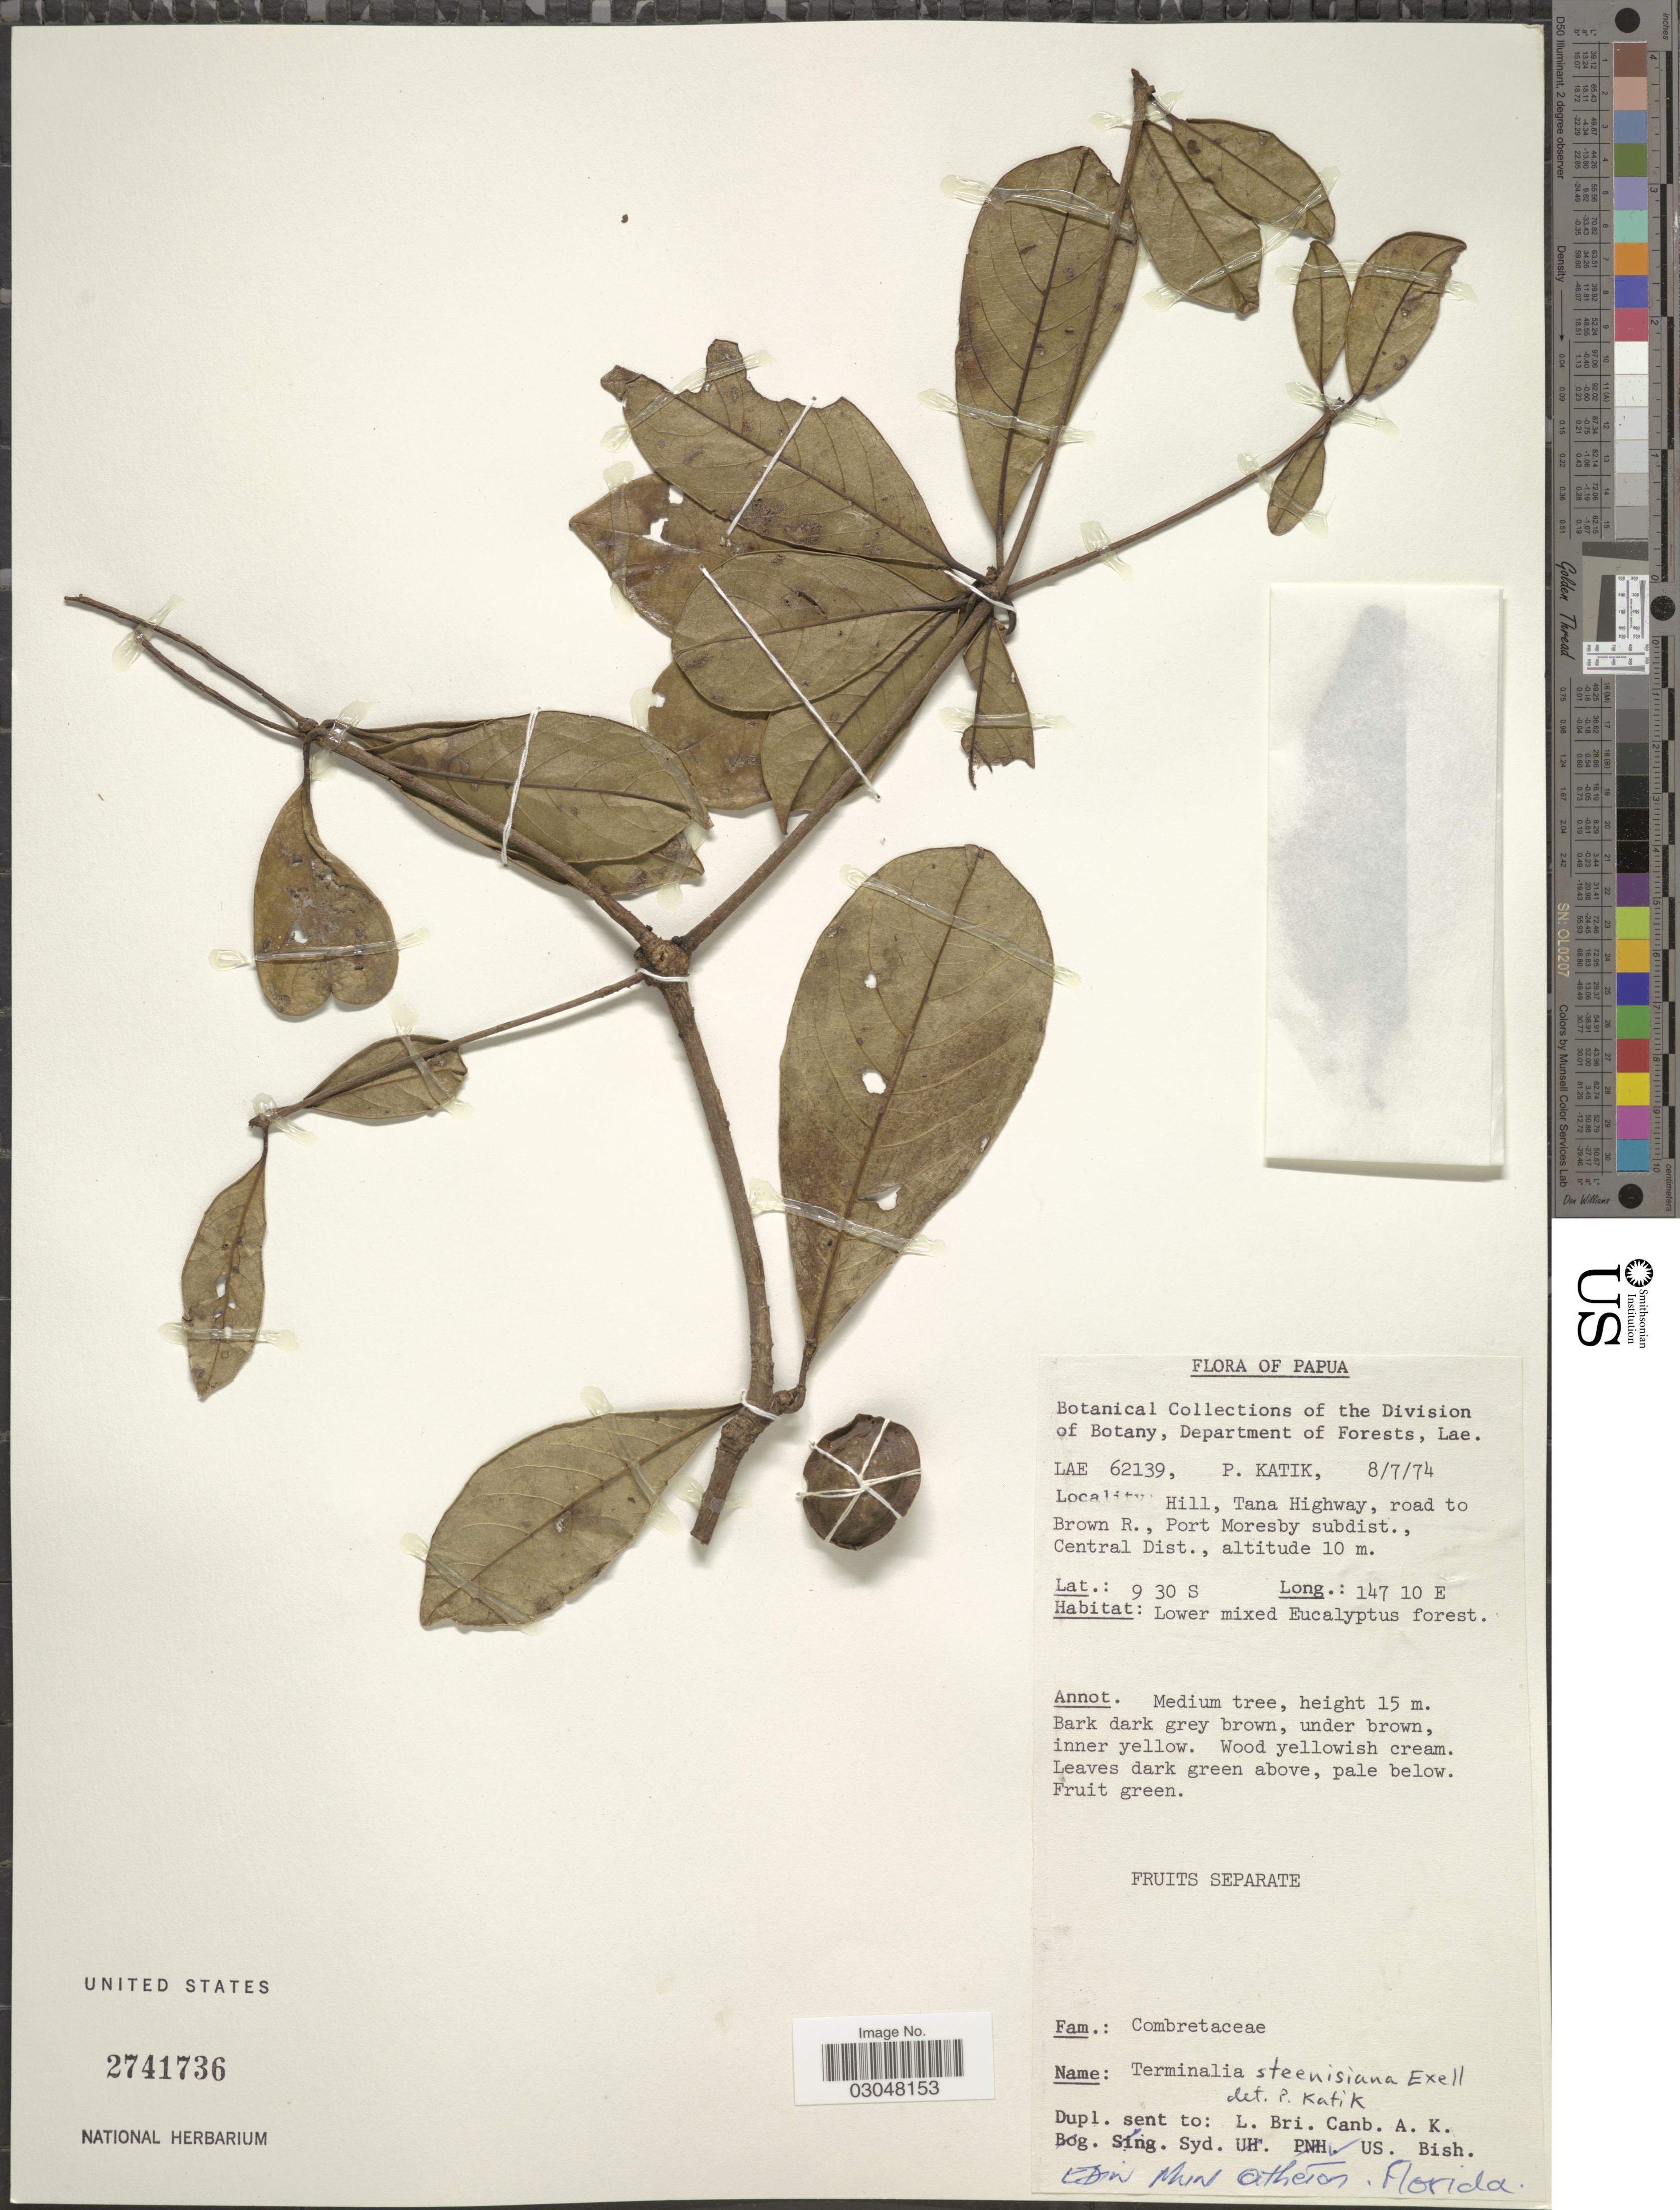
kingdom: Plantae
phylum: Tracheophyta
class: Magnoliopsida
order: Myrtales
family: Combretaceae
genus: Terminalia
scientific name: Terminalia steenisiana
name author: Exell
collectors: P. Katik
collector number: LAE 62139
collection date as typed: Transcribed d/m/y: 8/7/74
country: Papua New Guinea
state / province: Central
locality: Papua. Hill, Tana Highway, road to Brown R., Port Moresby subdist., Central Dist.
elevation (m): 10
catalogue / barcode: US 2741736